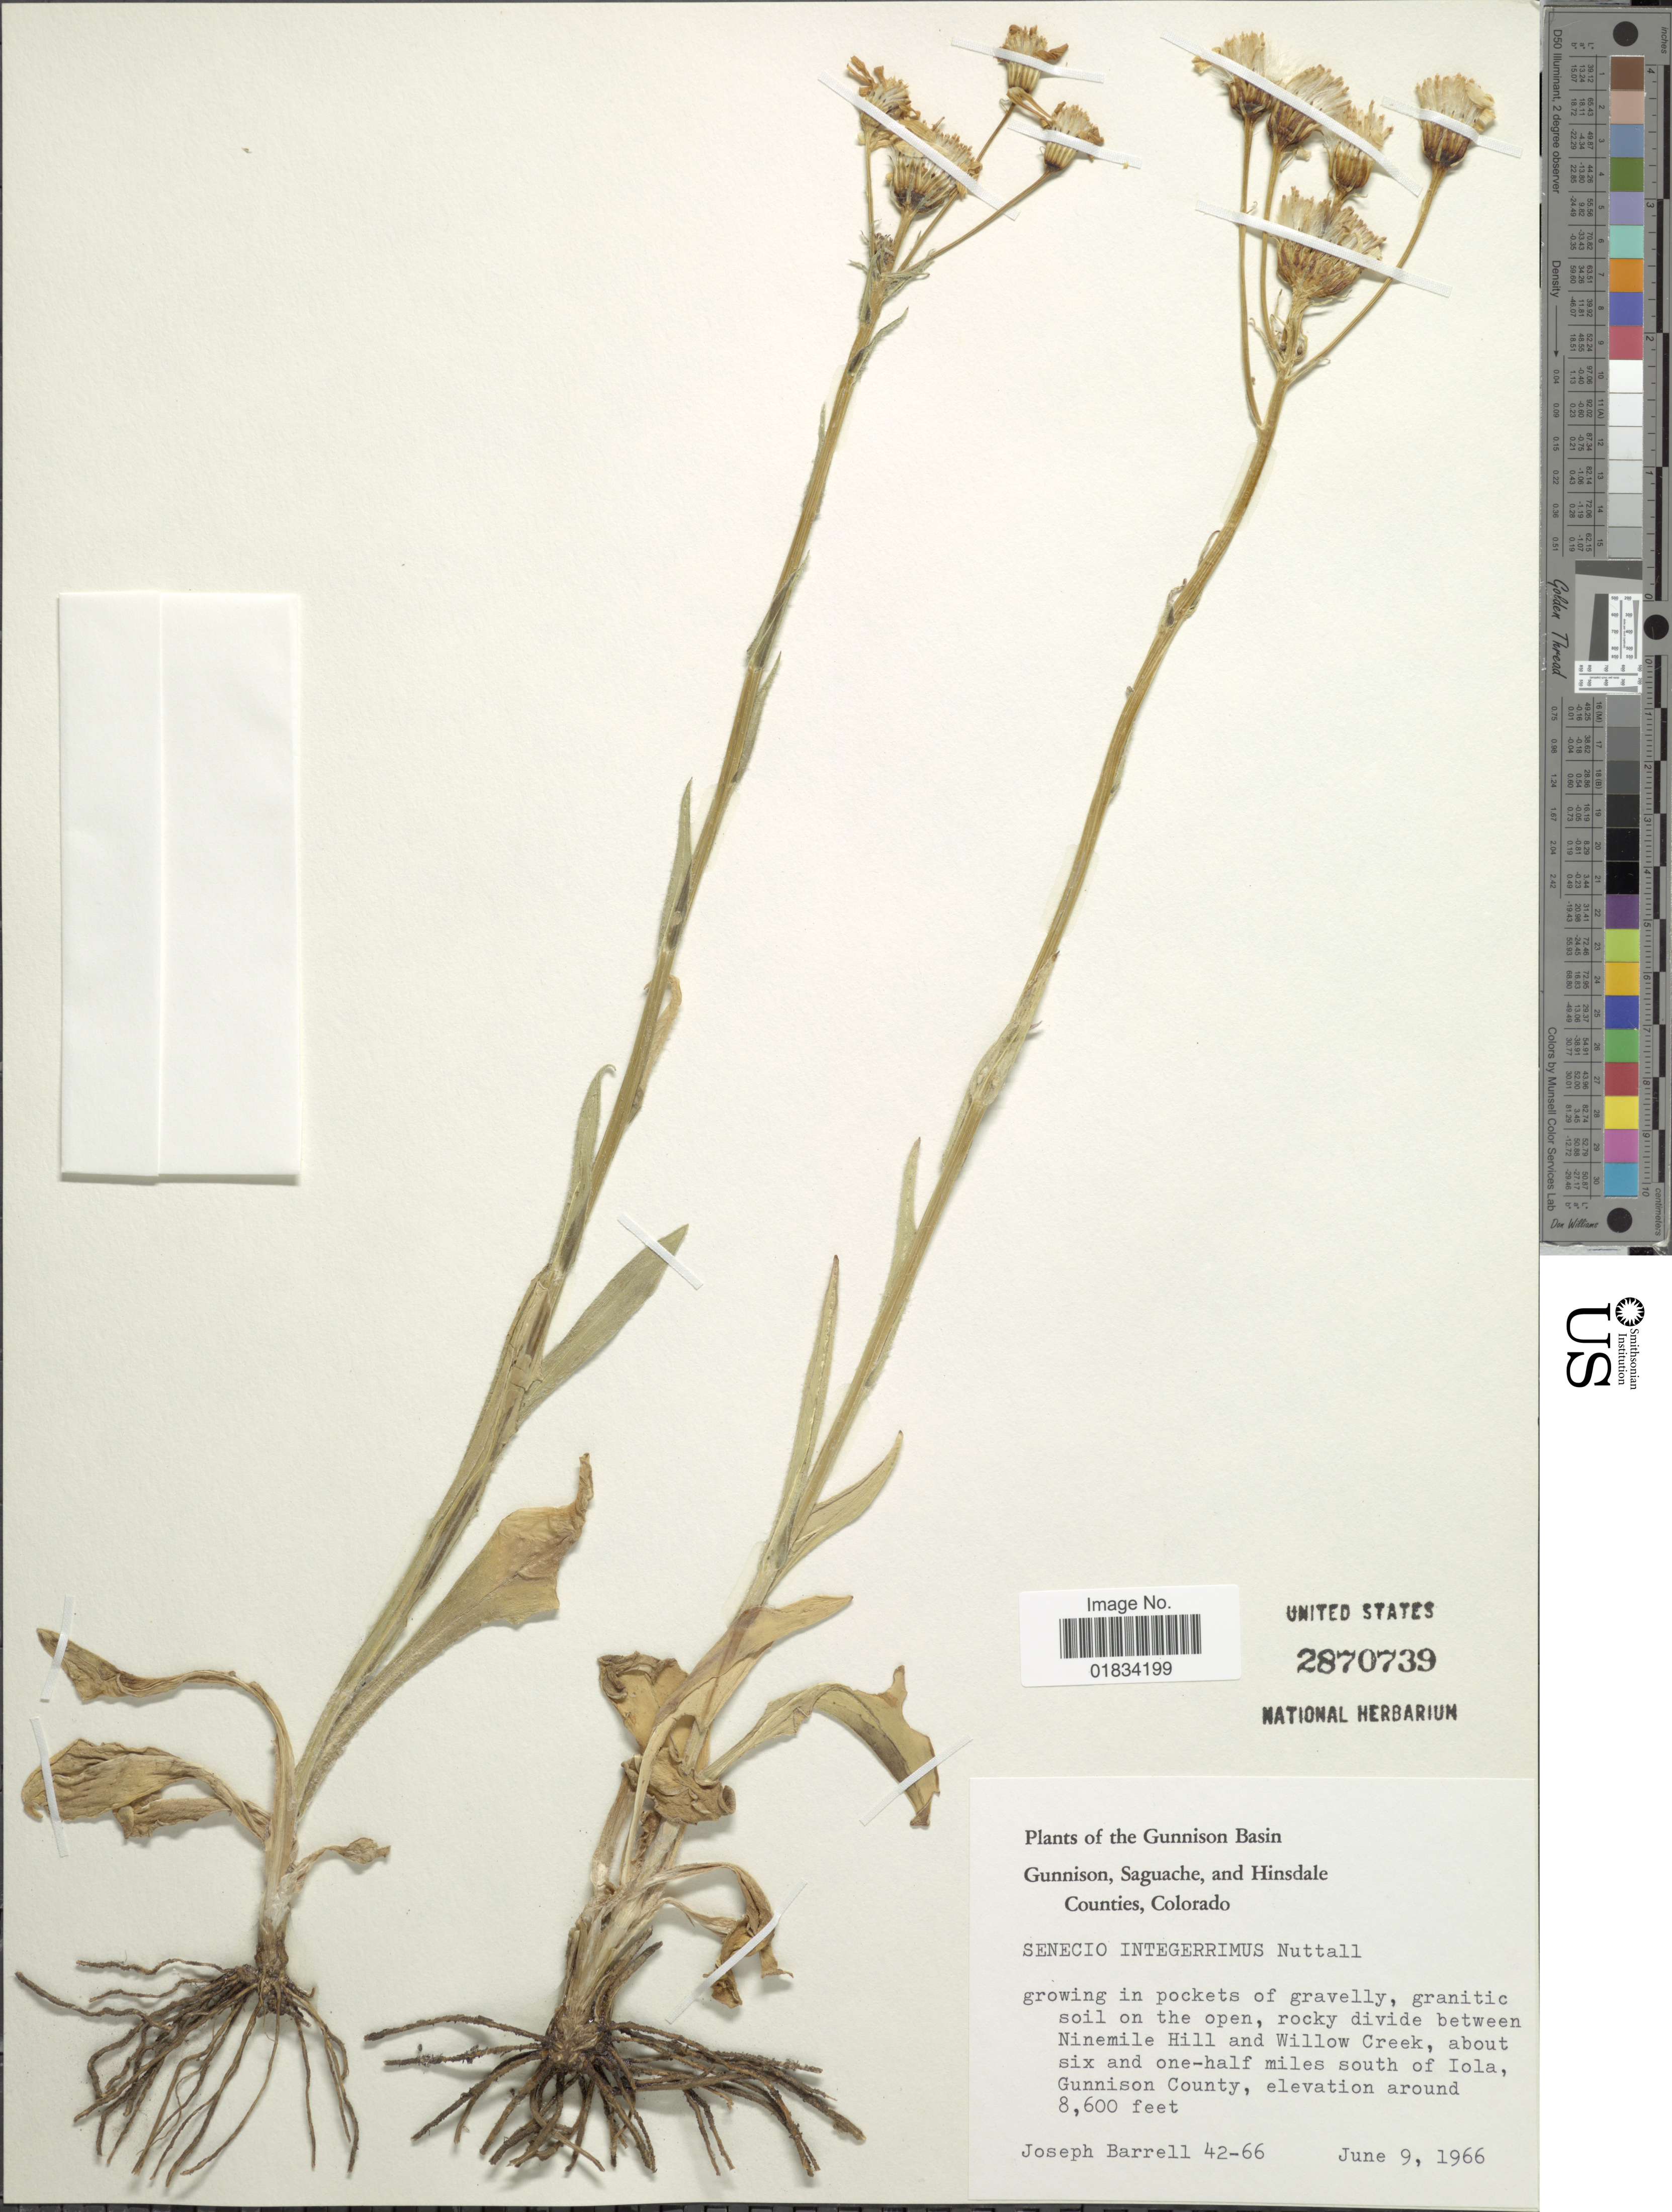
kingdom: Plantae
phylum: Tracheophyta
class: Magnoliopsida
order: Asterales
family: Asteraceae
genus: Senecio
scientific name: Senecio integerrimus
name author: Nutt.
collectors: J. Barrell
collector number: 42-66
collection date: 1966-06-09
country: United States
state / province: Colorado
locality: Gunnison Basin, Gunnison, Saguache, and Hinsdale Counties, between Ninemile Hill and Willow Creek, about six and one-half miles south of Iola, Gunnison County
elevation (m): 2621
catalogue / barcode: US 2870739